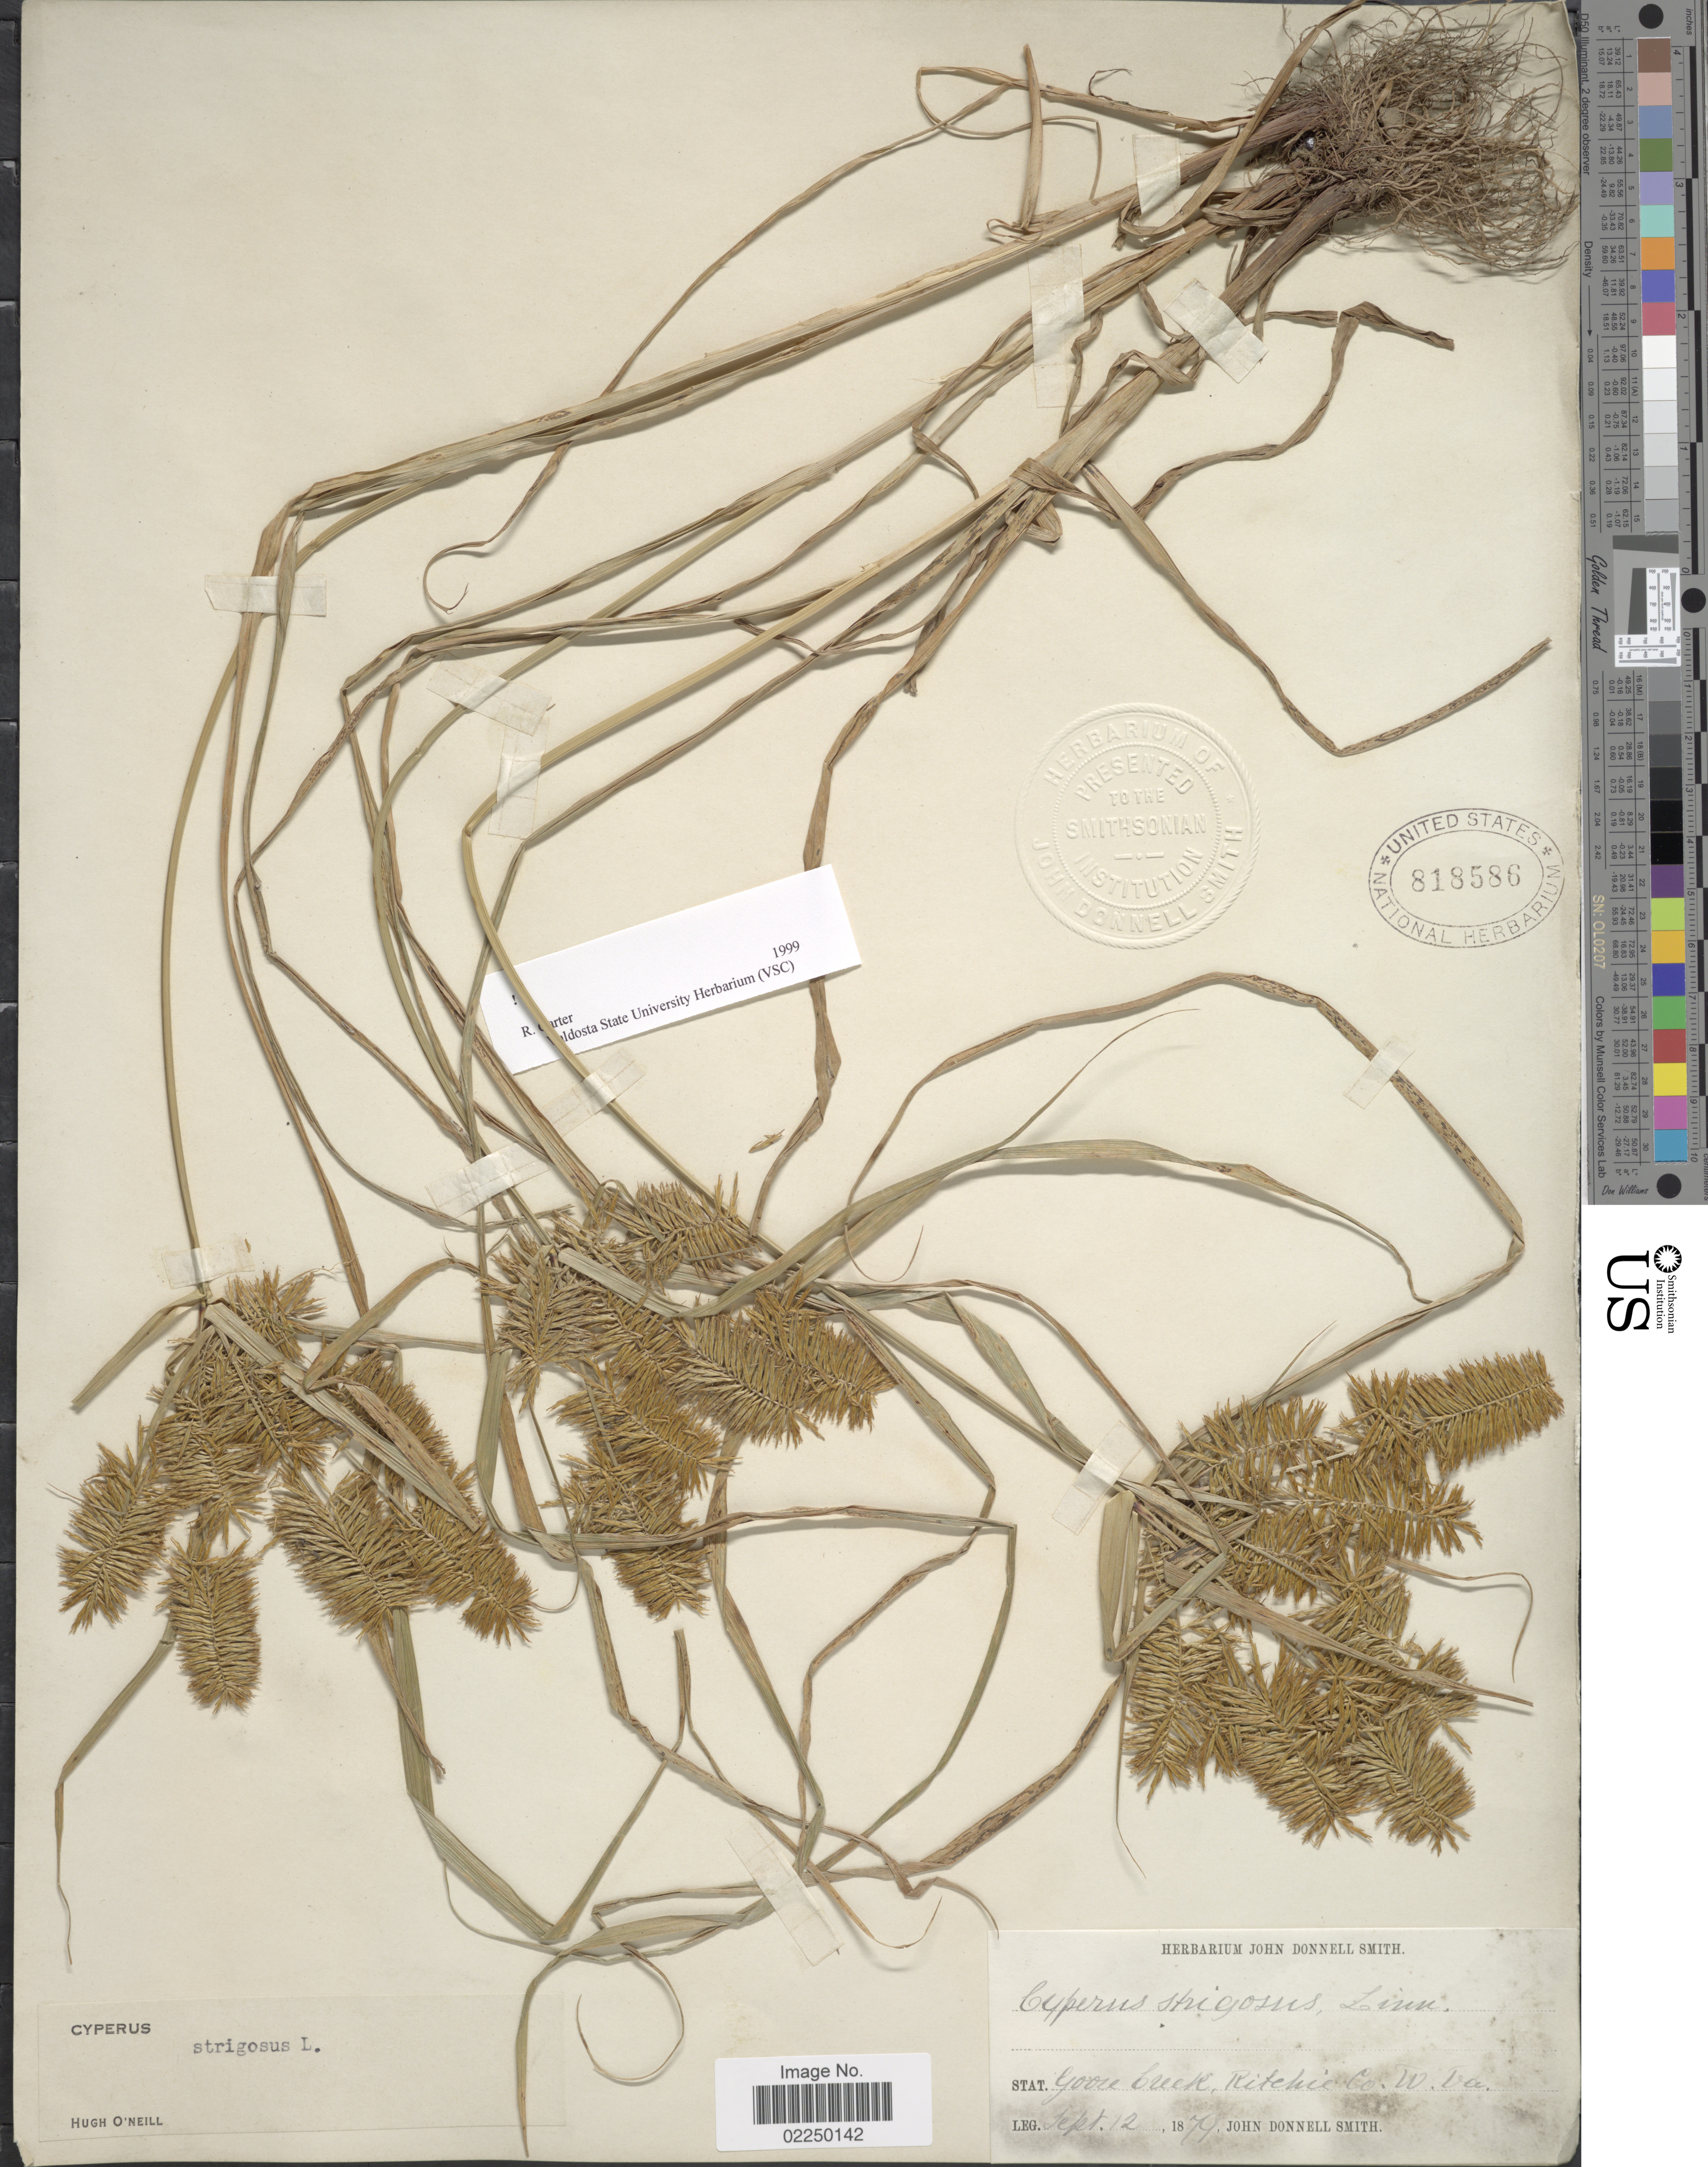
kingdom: Plantae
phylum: Tracheophyta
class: Liliopsida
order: Poales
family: Cyperaceae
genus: Cyperus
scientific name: Cyperus strigosus L.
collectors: J. Donnell Smith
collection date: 1879-09-12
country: United States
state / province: West Virginia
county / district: Ritchie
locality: Goose Creek, Ritchie Co.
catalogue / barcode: US 818586